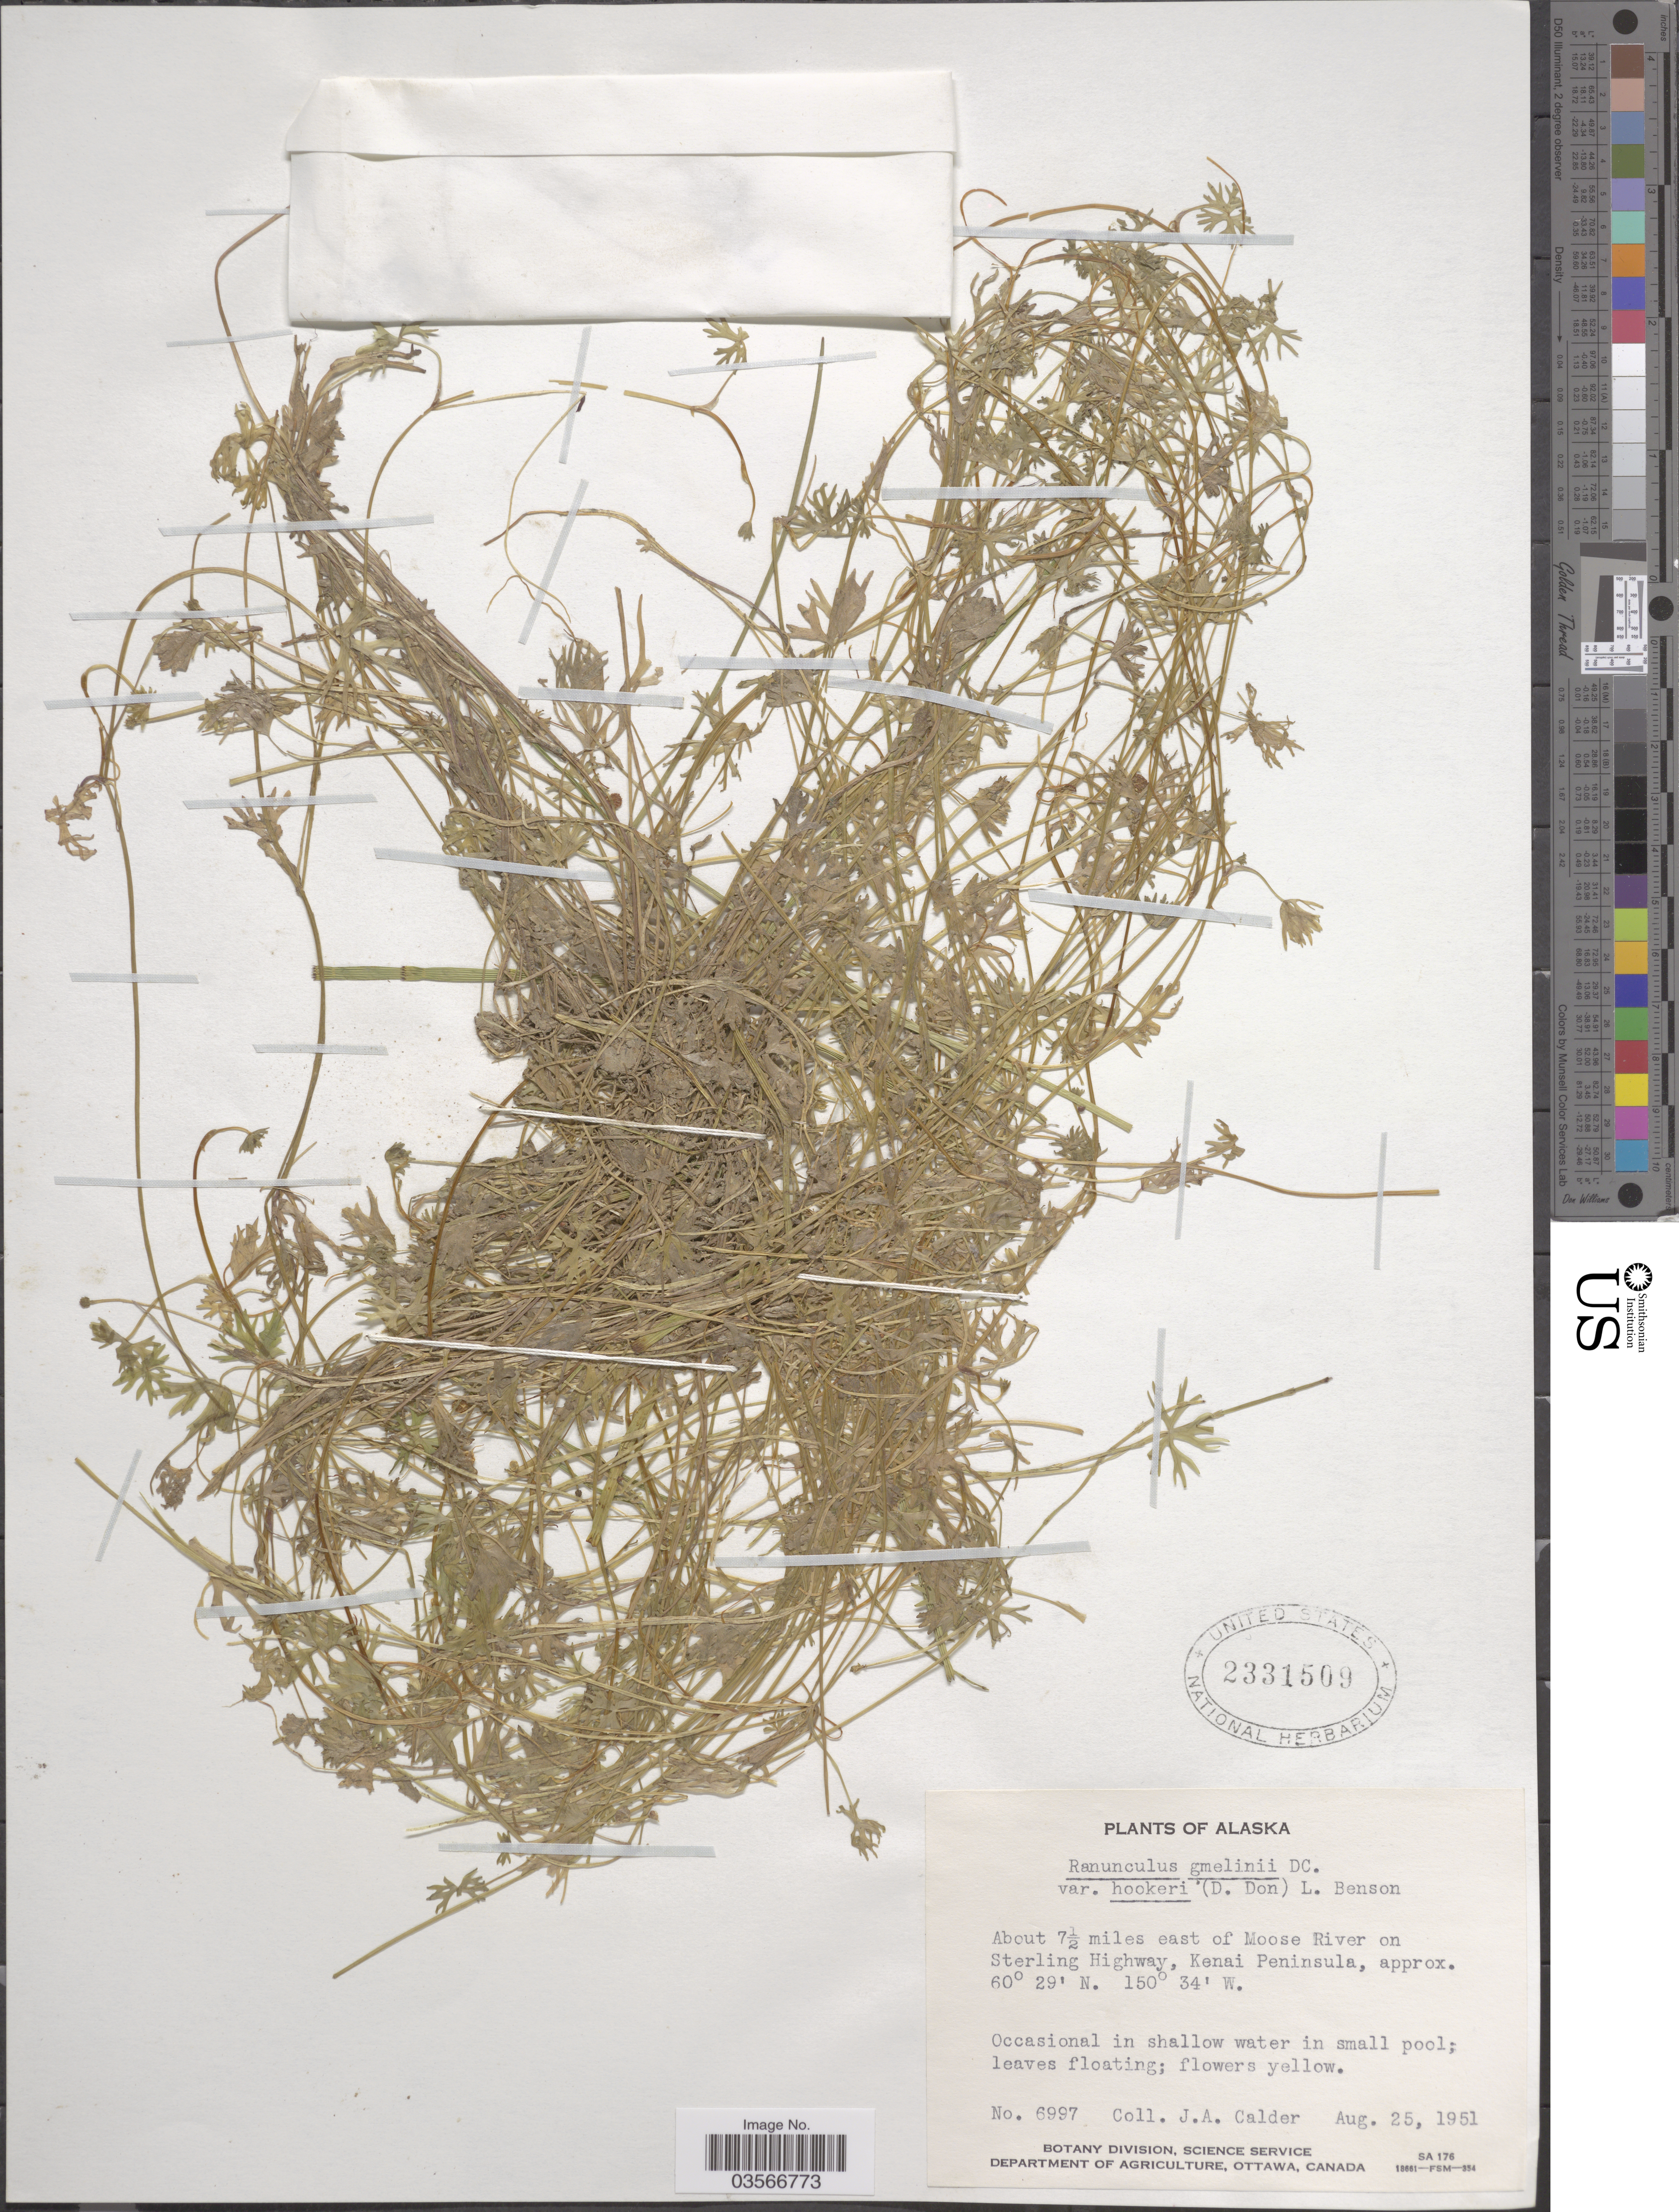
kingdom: Plantae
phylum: Tracheophyta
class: Magnoliopsida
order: Ranunculales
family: Ranunculaceae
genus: Ranunculus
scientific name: Ranunculus gmelinii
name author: DC.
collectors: J. A. Calder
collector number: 6997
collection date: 1951-08-25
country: United States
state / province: Alaska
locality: About 7½ miles east of Moose River on Sterling Highway, Kenai Peninsula.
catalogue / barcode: US 2331509